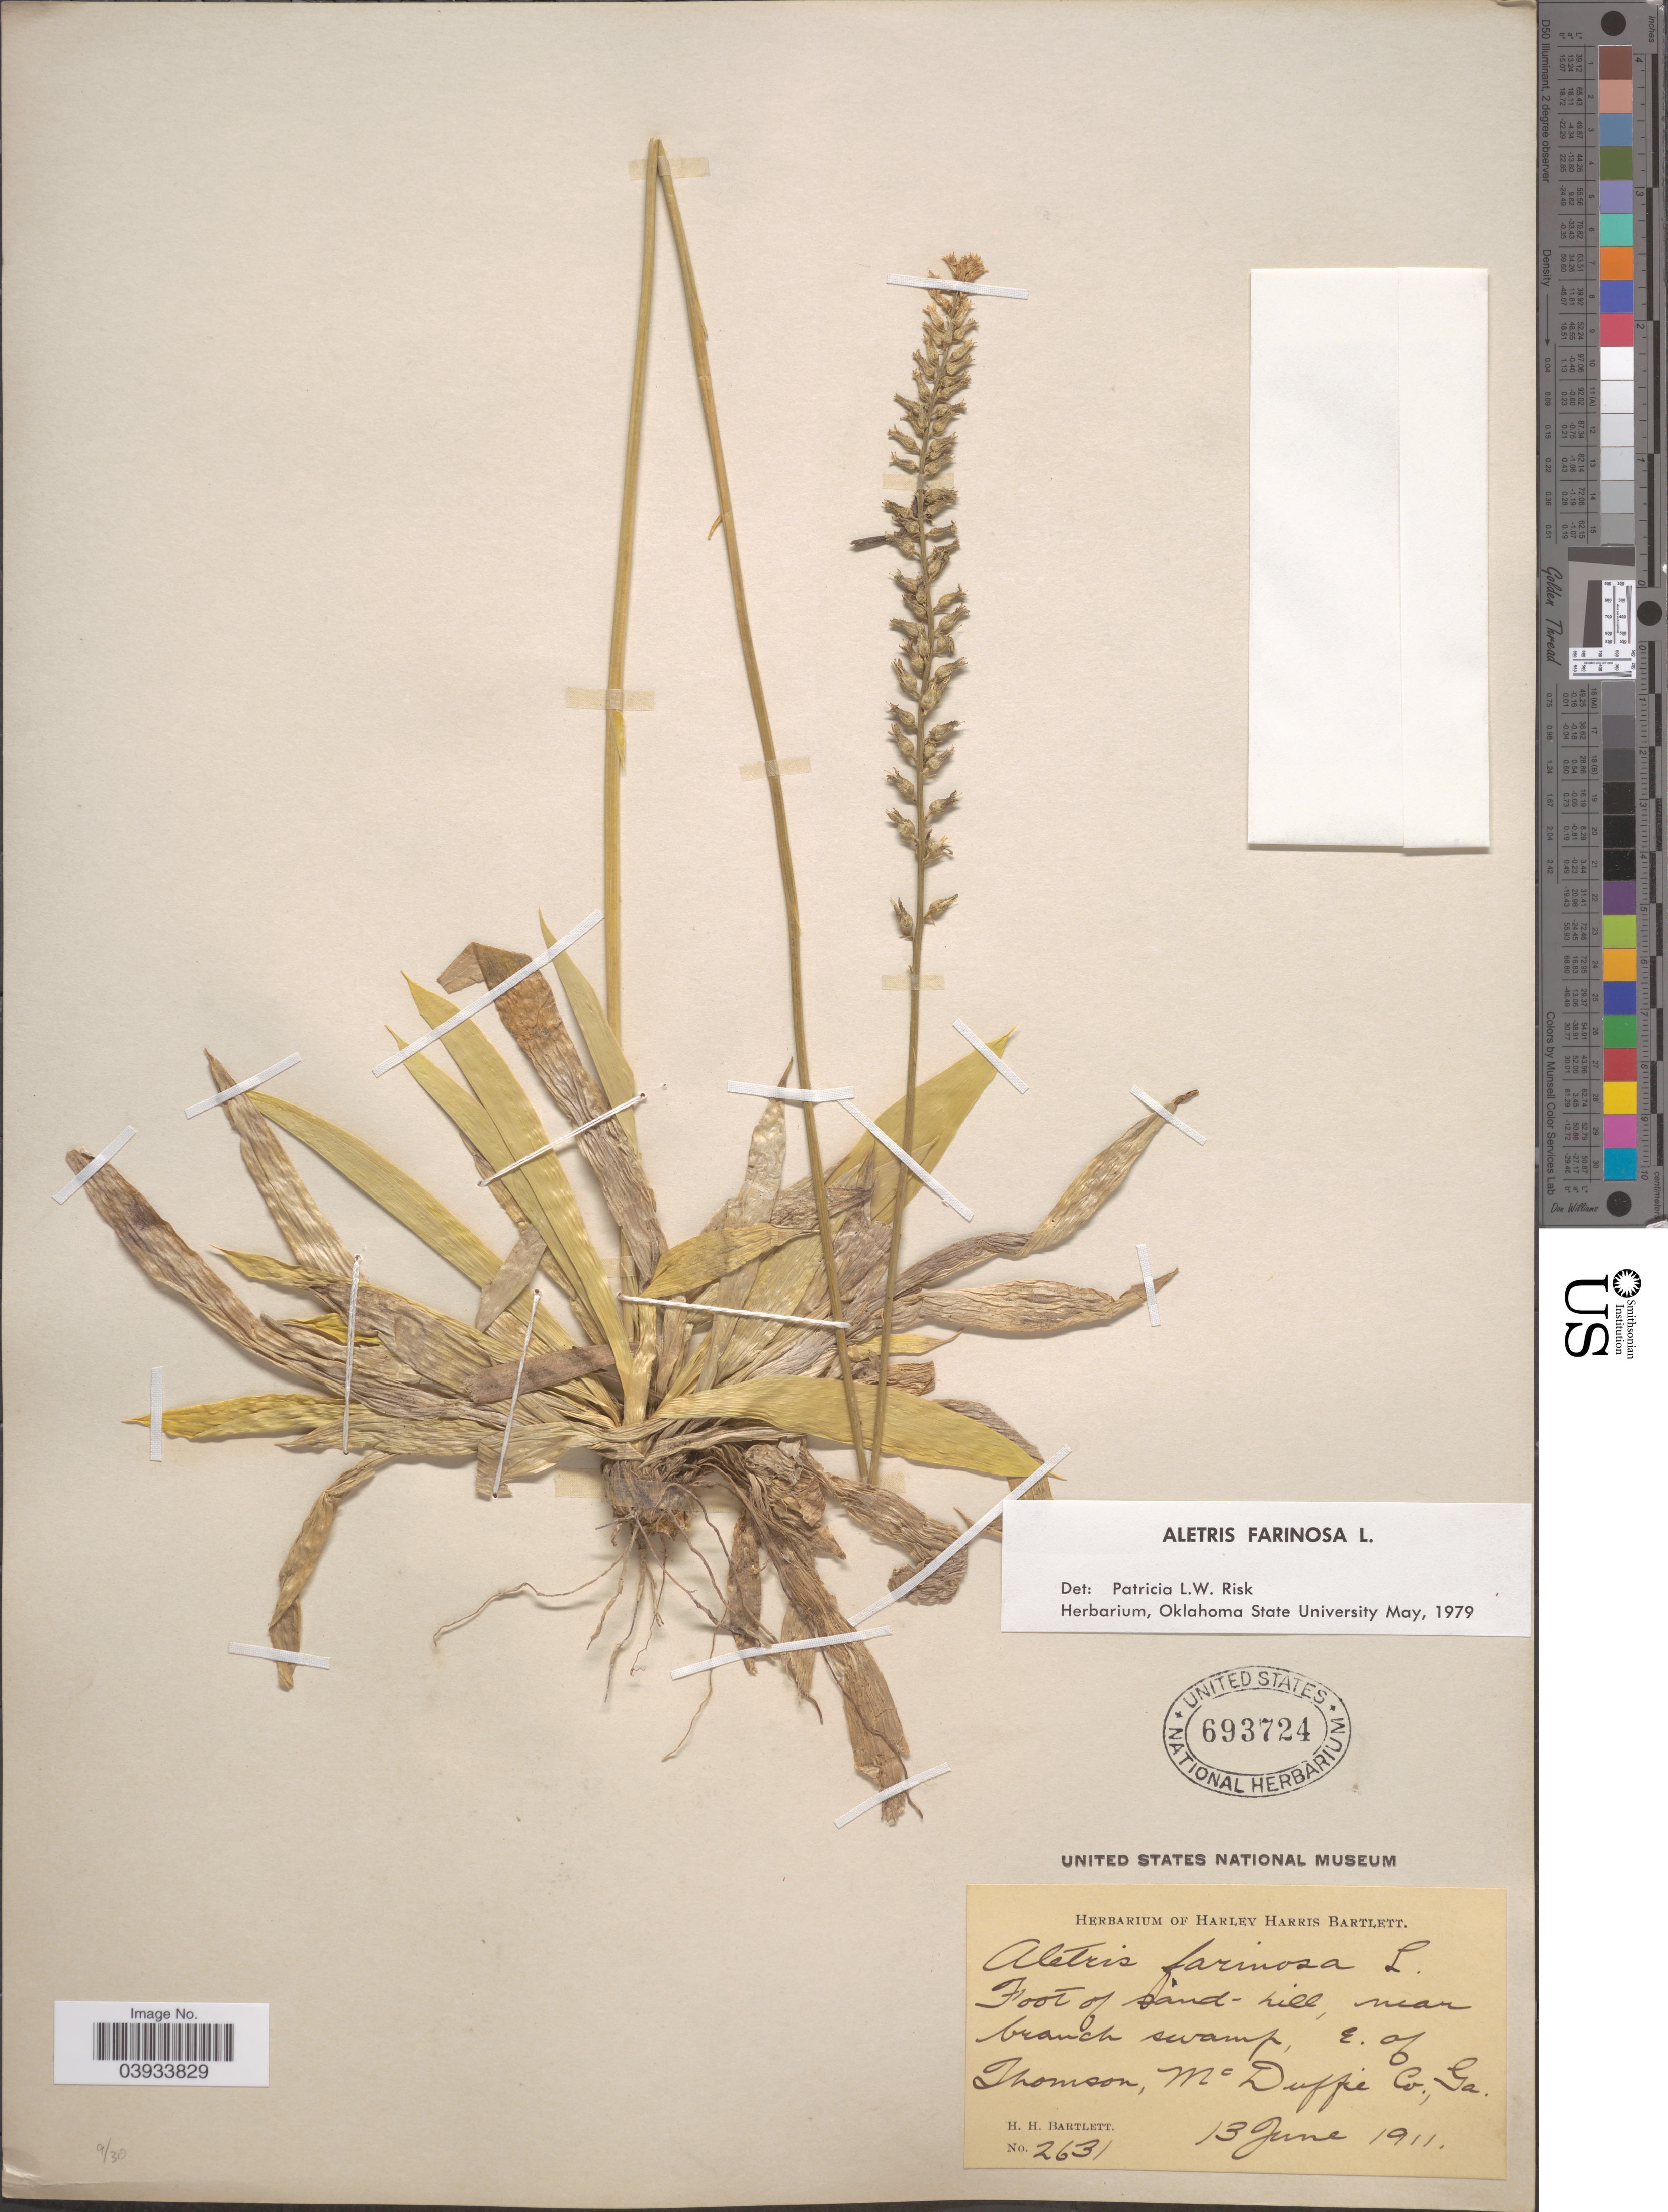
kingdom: Plantae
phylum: Tracheophyta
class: Liliopsida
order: Dioscoreales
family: Nartheciaceae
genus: Aletris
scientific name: Aletris farinosa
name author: L.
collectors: H. H. Bartlett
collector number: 2631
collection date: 1911-06-13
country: United States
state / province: Georgia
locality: Foot of Sand- hill, near branch swamp, E. of Thomson, McDuffie Co.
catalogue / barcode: US 693724